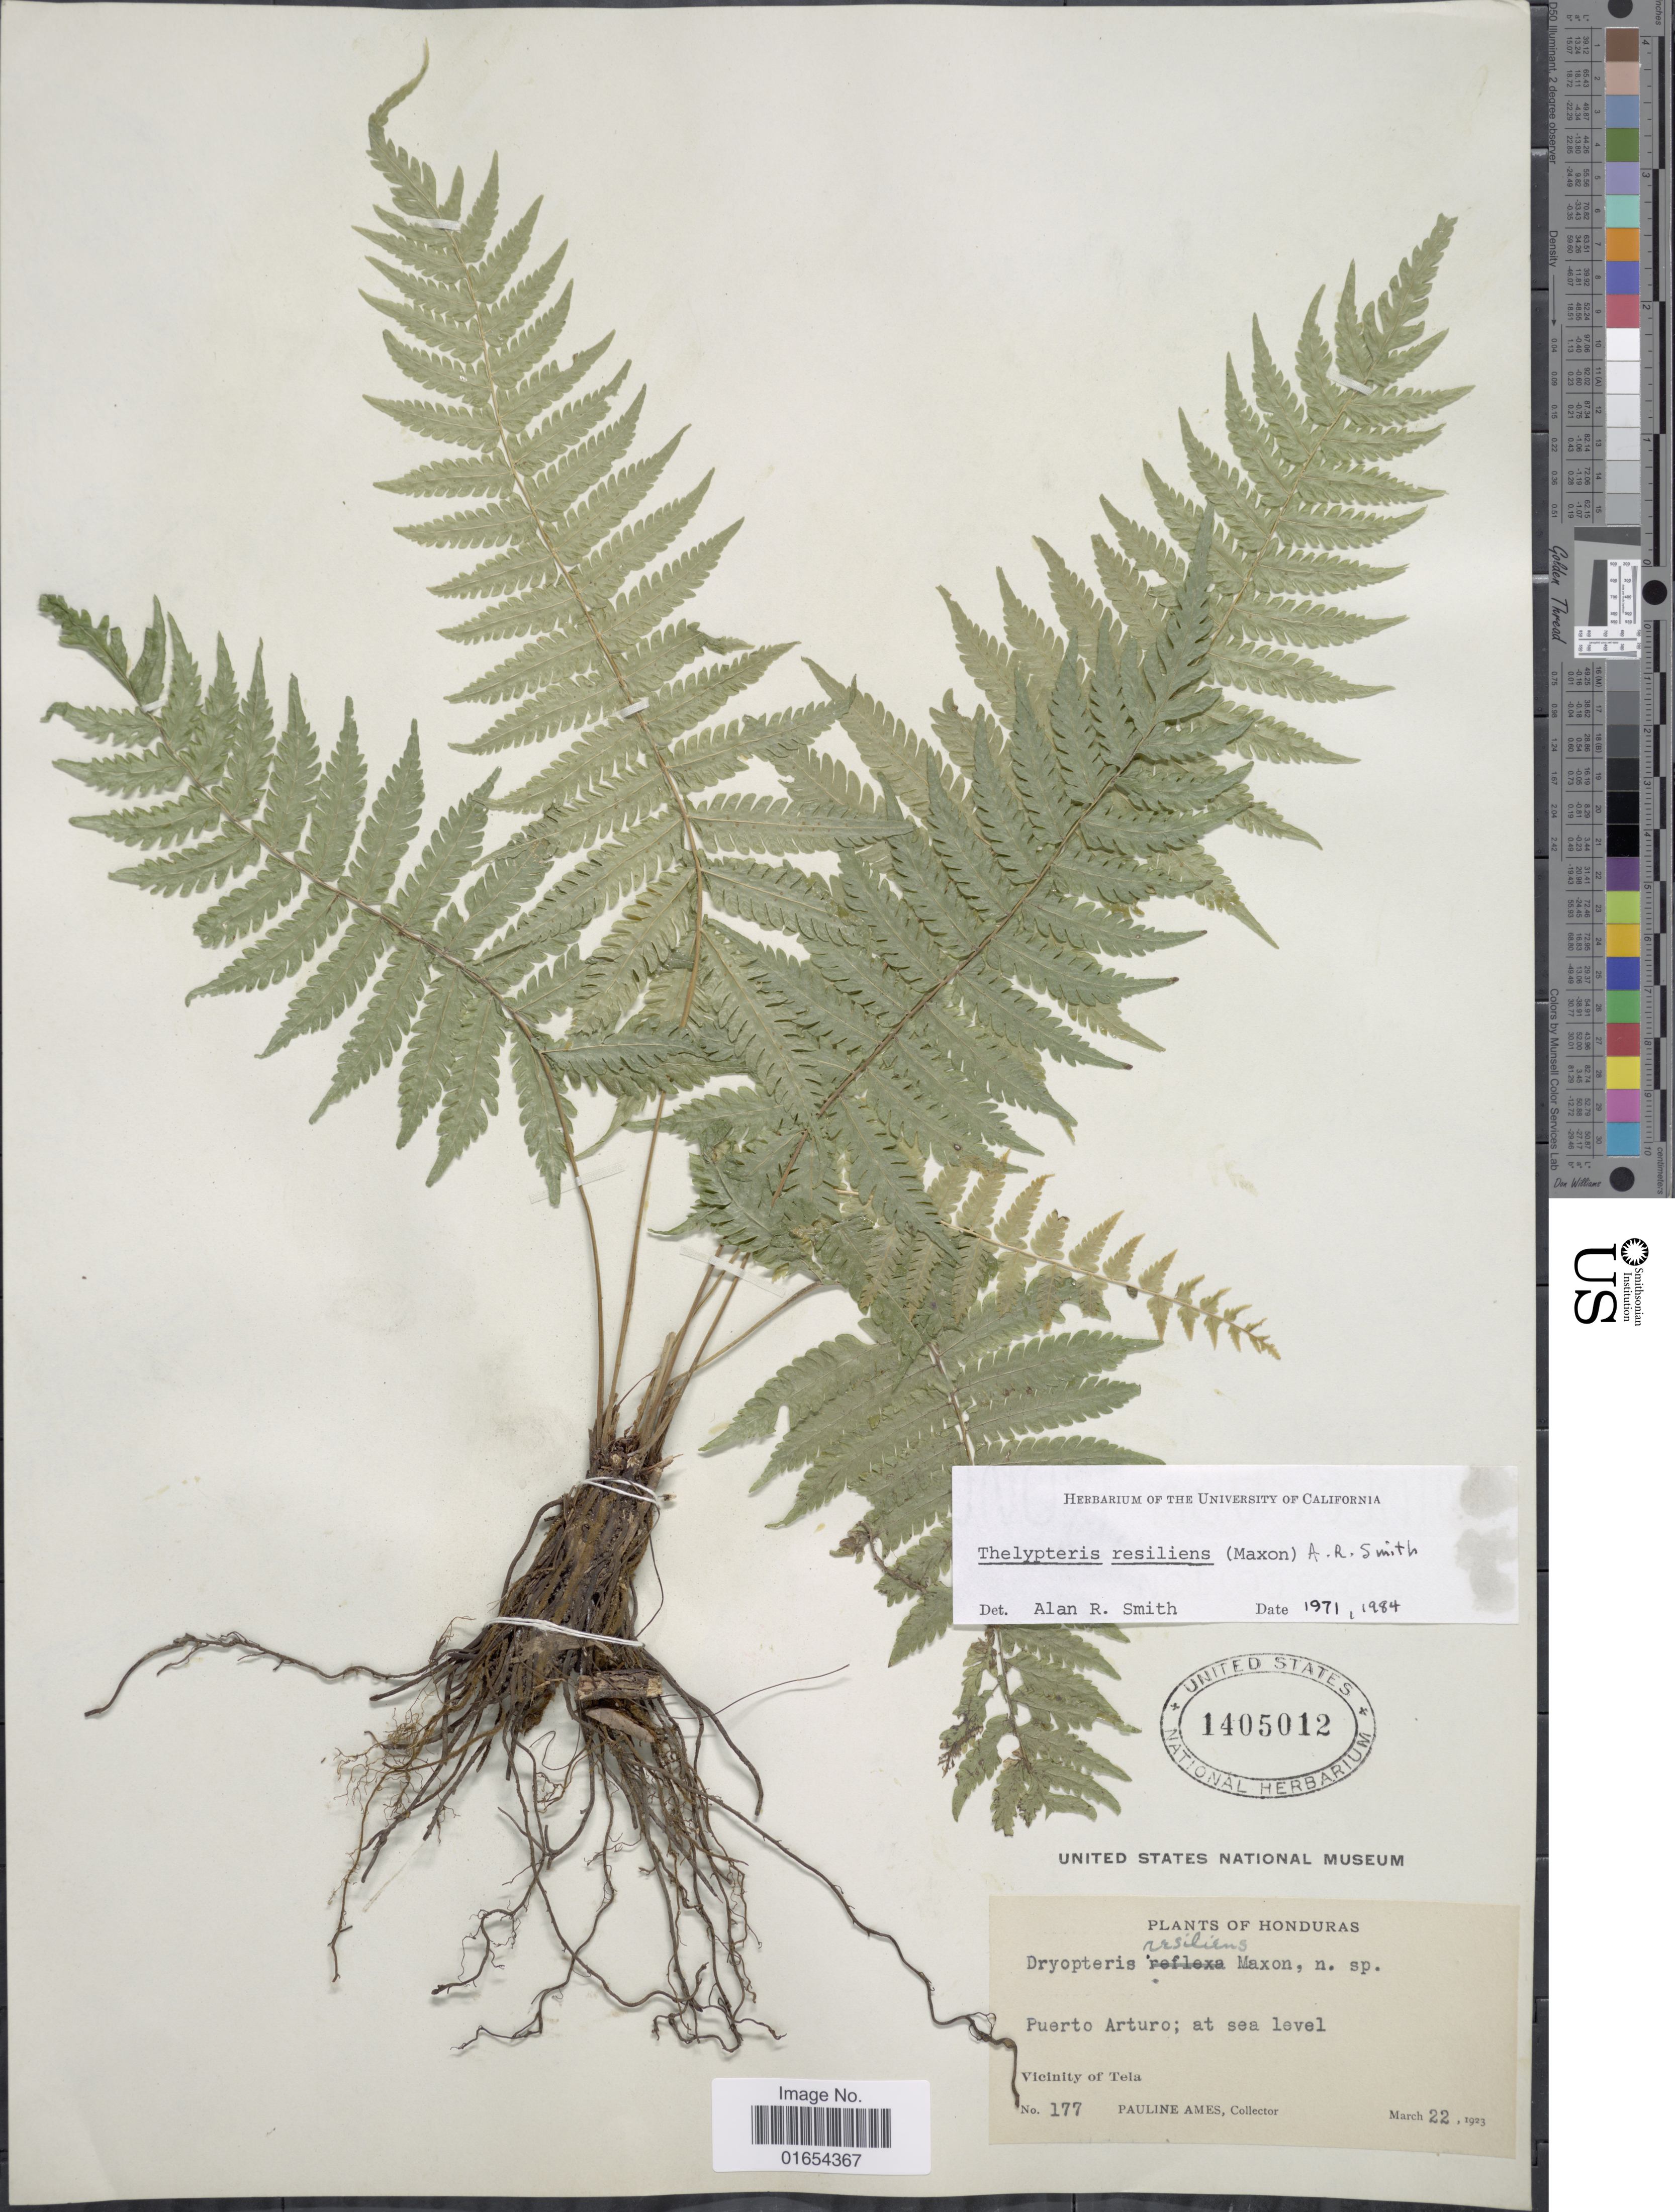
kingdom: Plantae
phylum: Tracheophyta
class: Polypodiopsida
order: Polypodiales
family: Thelypteridaceae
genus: Goniopteris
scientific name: Goniopteris resiliens (Maxon) comb. nov., ined 2015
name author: (Maxon)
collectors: P. Ames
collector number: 177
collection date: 1923-03-22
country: Honduras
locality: Puerto Arturo: vicinity of Tela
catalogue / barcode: US 1405012